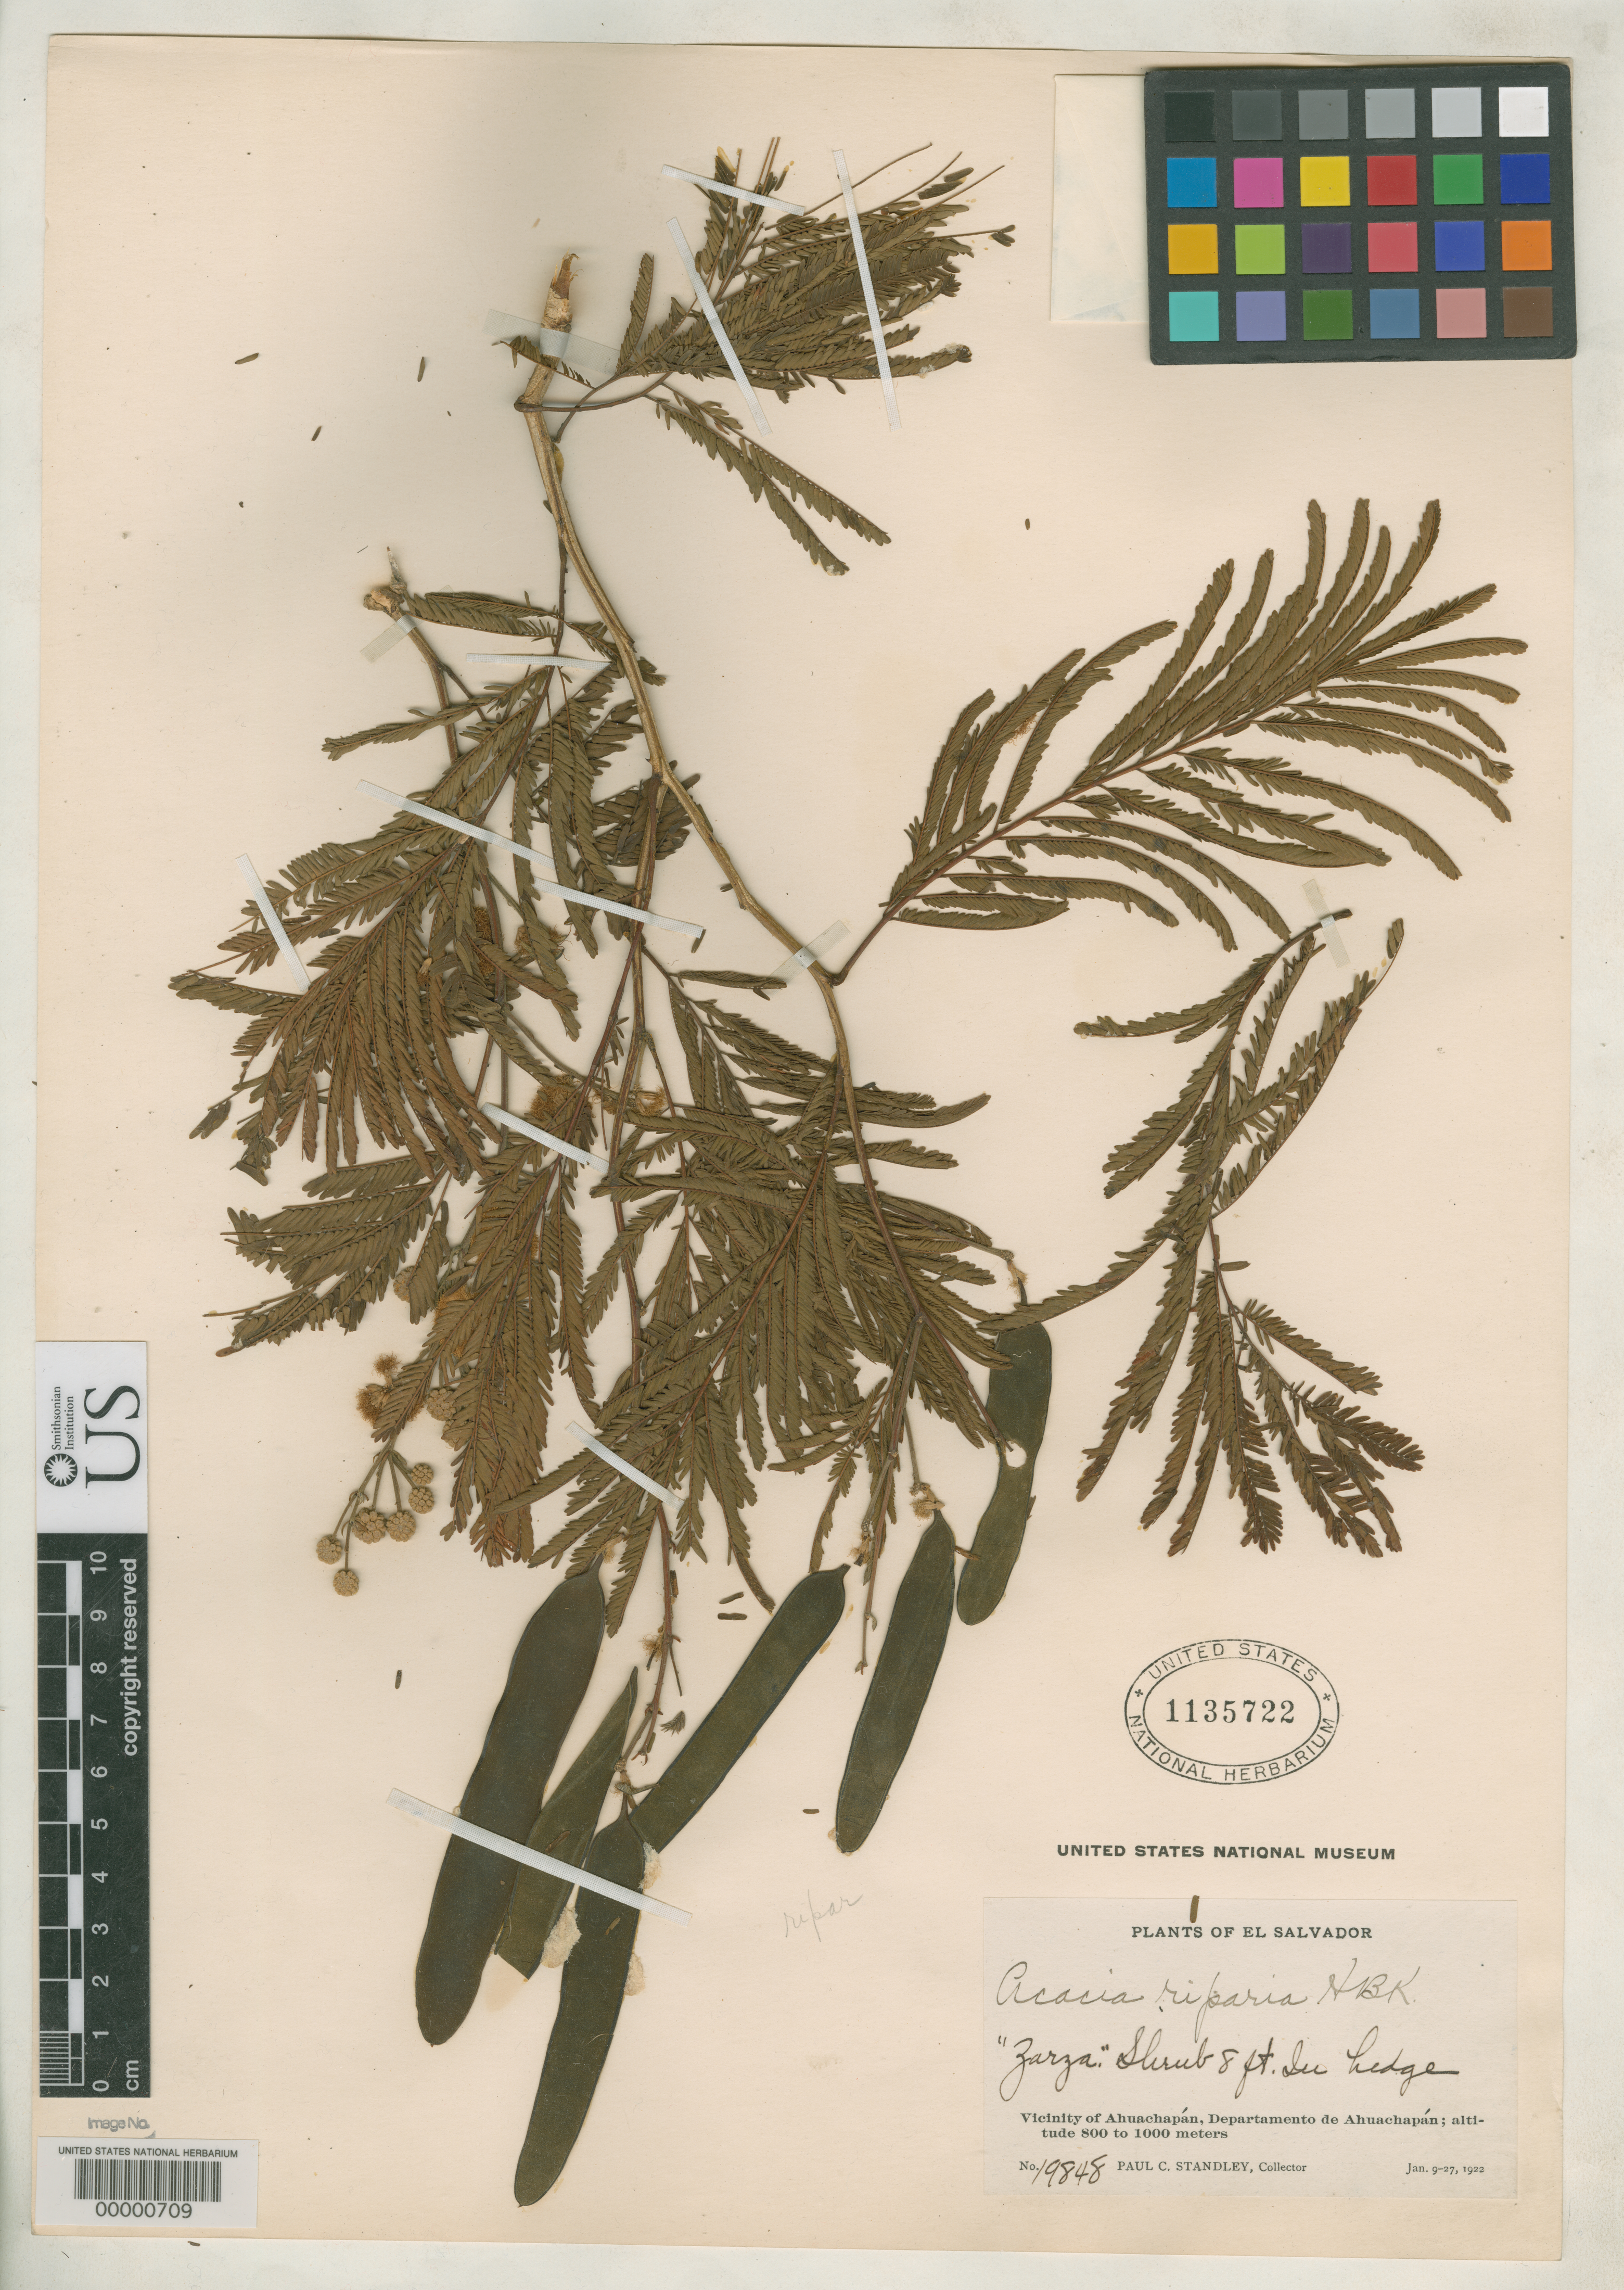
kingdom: Plantae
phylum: Tracheophyta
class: Magnoliopsida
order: Fabales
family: Fabaceae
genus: Senegalia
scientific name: Senegalia riparioides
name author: Britton & Rose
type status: Isotype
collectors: P. C. Standley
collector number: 19848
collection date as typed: Jan 1922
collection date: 1922-01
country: El Salvador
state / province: Ahuachapán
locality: Vicinity of Ahuachapan.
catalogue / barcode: US 1135722